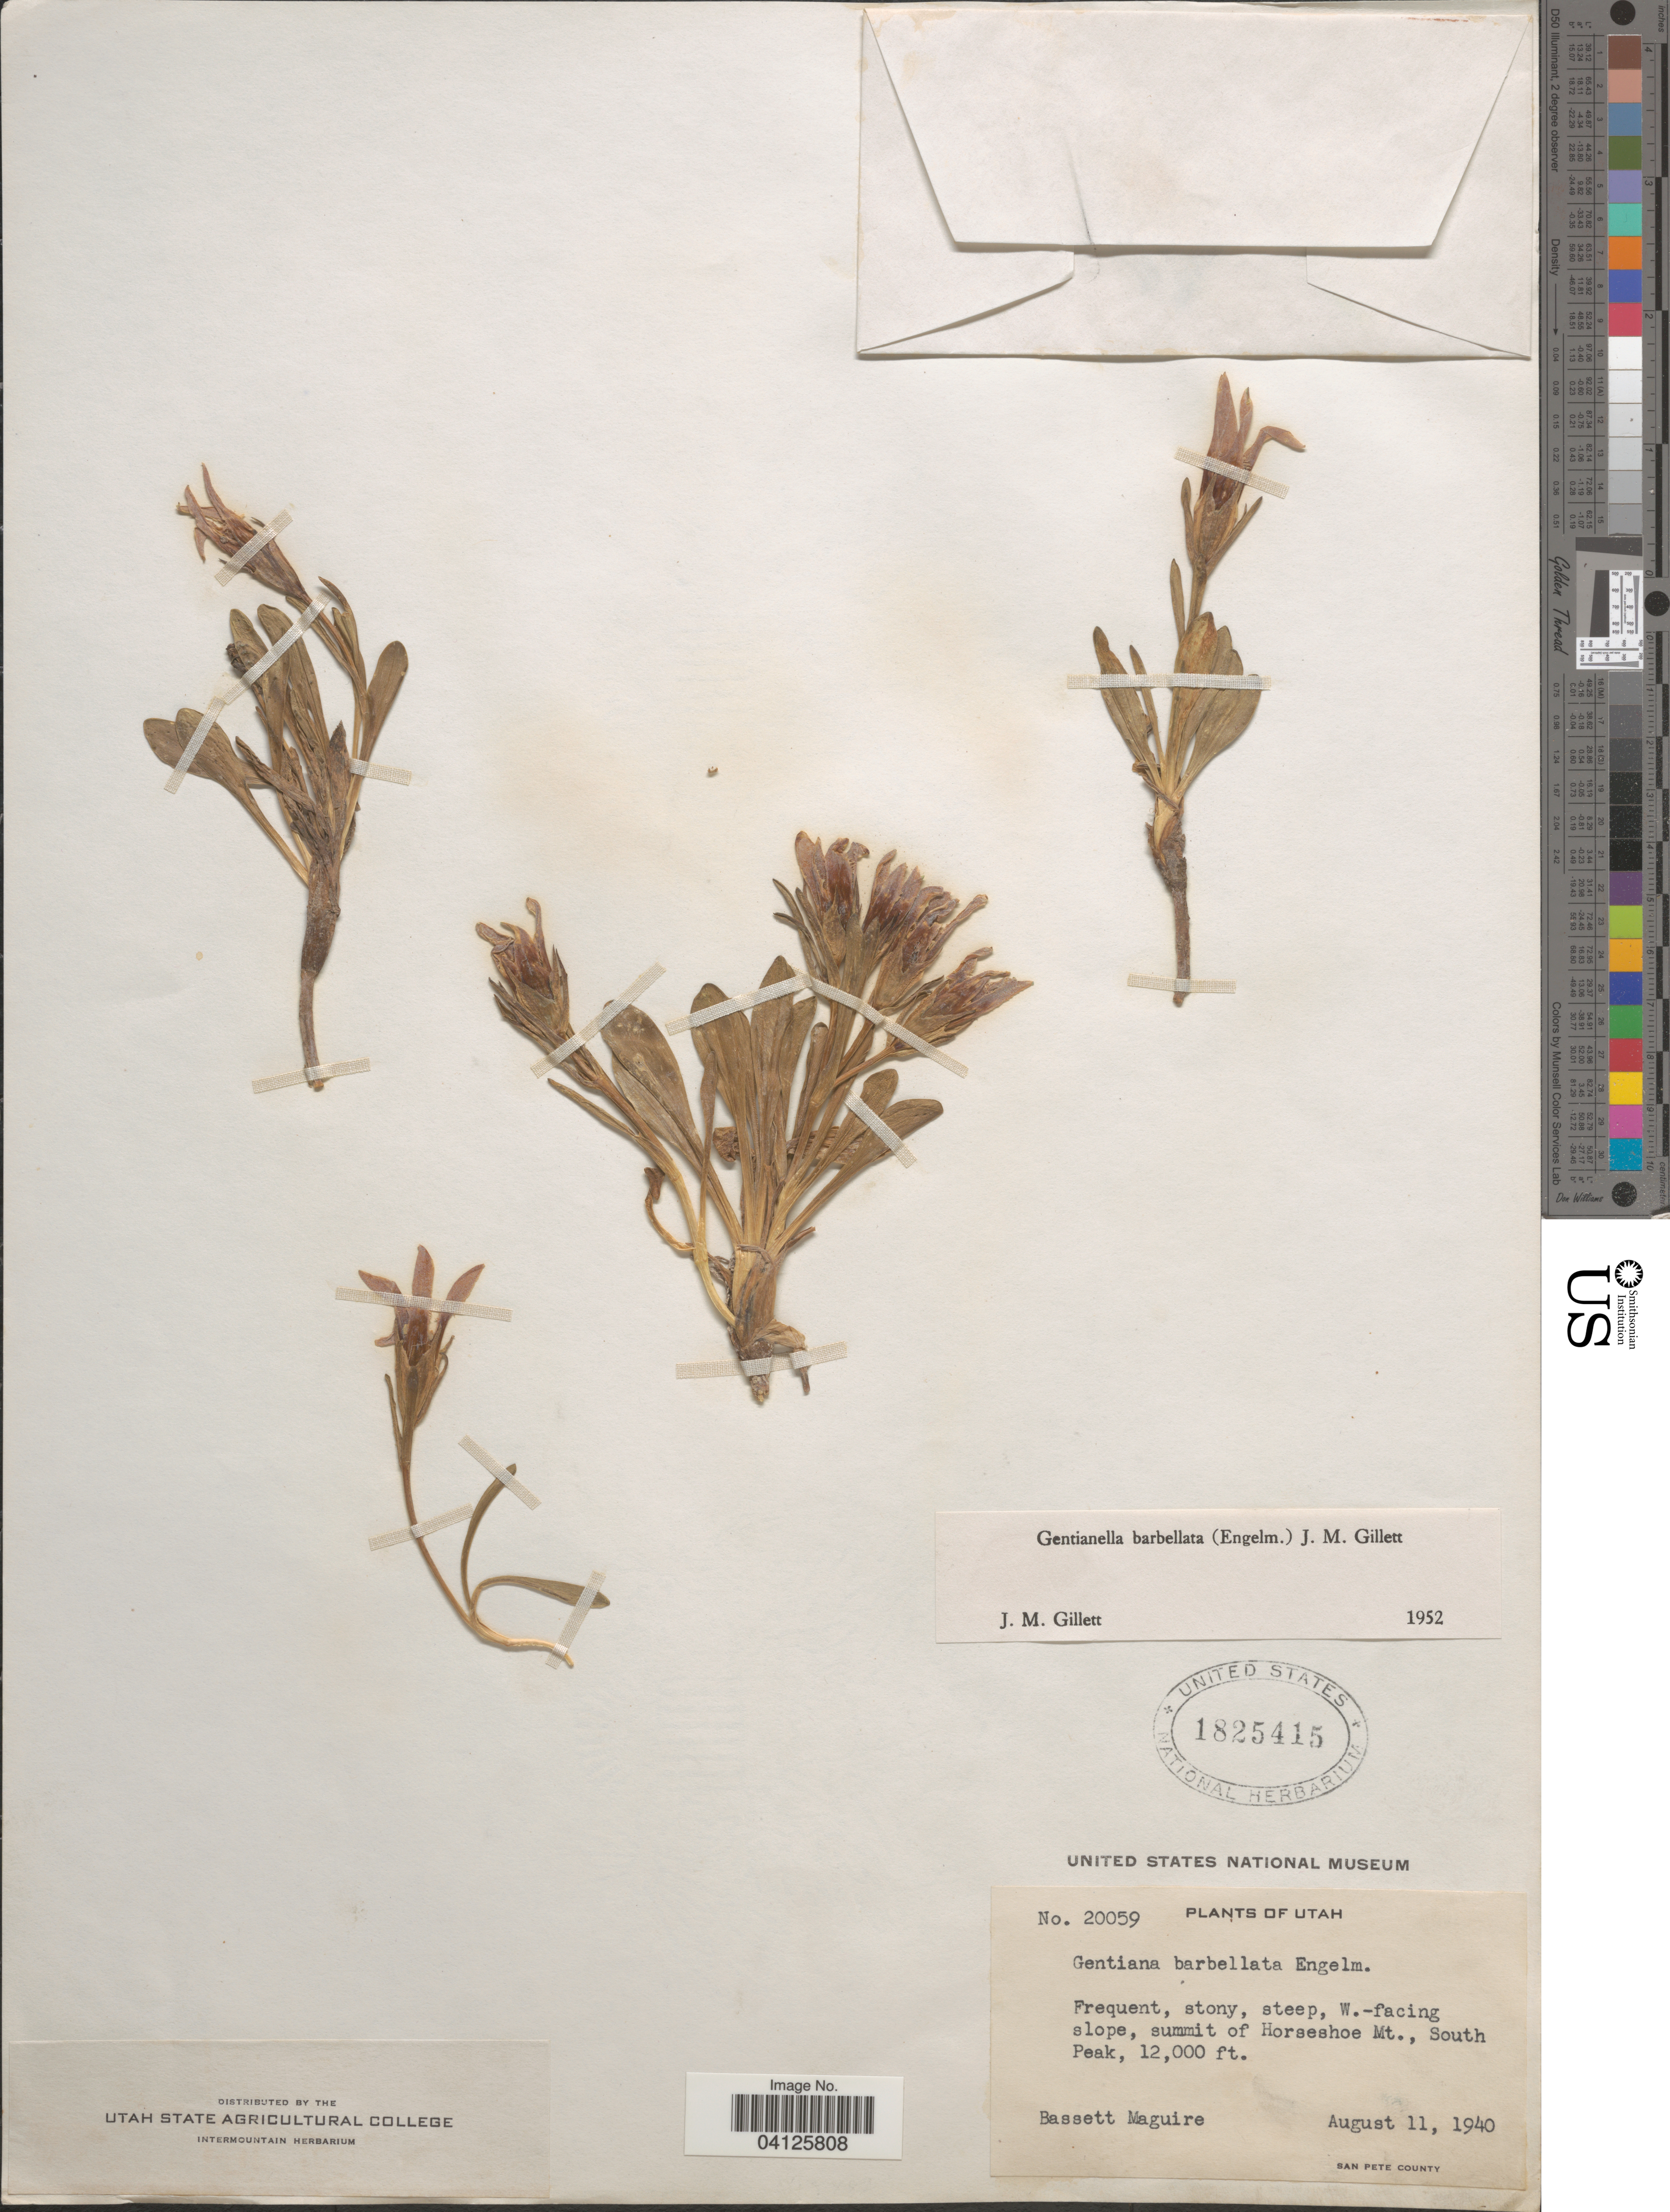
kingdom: Plantae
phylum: Tracheophyta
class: Magnoliopsida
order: Gentianales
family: Gentianaceae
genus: Gentianella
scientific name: Gentianella barbellata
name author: (Engelm.) J.M. Gillett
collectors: B. Maguire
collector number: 20059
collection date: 1940-08-11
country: United States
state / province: Utah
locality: W.-facing slope, summit of Horseshoe Mt., South Peak. San Pete County.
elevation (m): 3658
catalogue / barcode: US 1825415